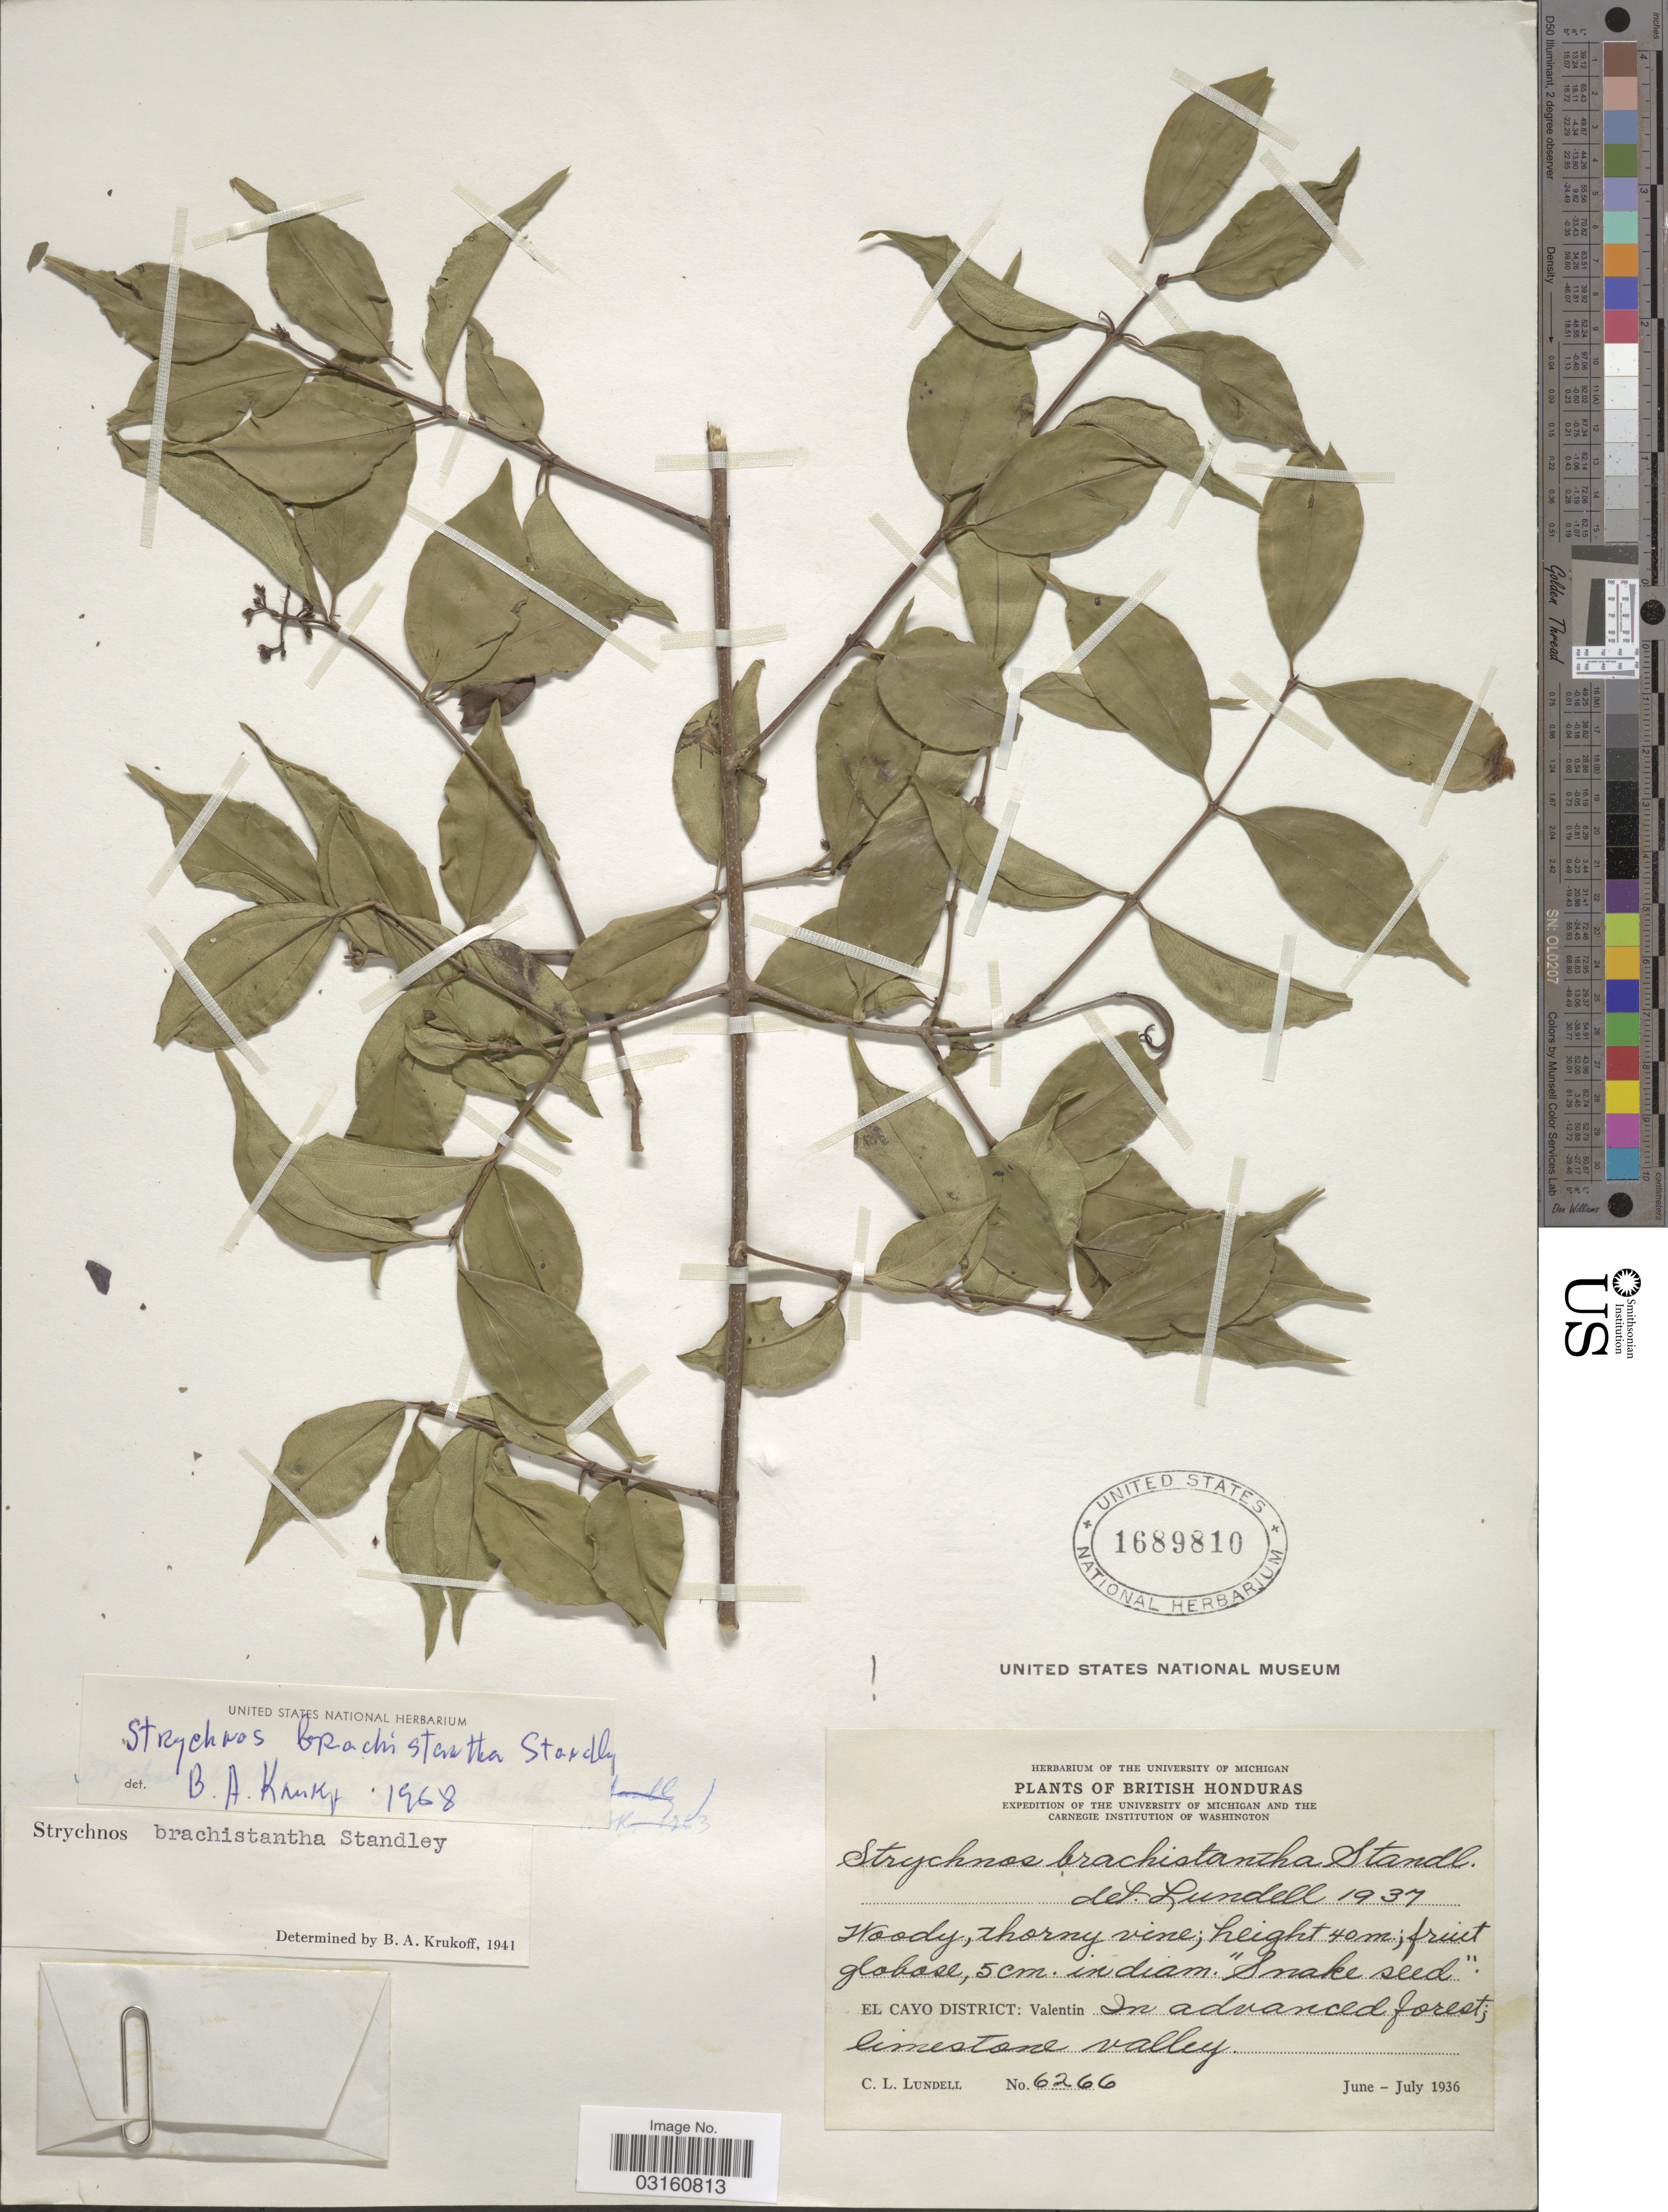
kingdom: Plantae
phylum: Tracheophyta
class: Magnoliopsida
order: Gentianales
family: Loganiaceae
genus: Strychnos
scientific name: Strychnos brachistantha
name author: Standl.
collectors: C. L. Lundell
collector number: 6266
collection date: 1936-06/1936-07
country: Belize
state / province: Cayo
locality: British Honduras. El Cayo District: Valentin.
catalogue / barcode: US 1689810